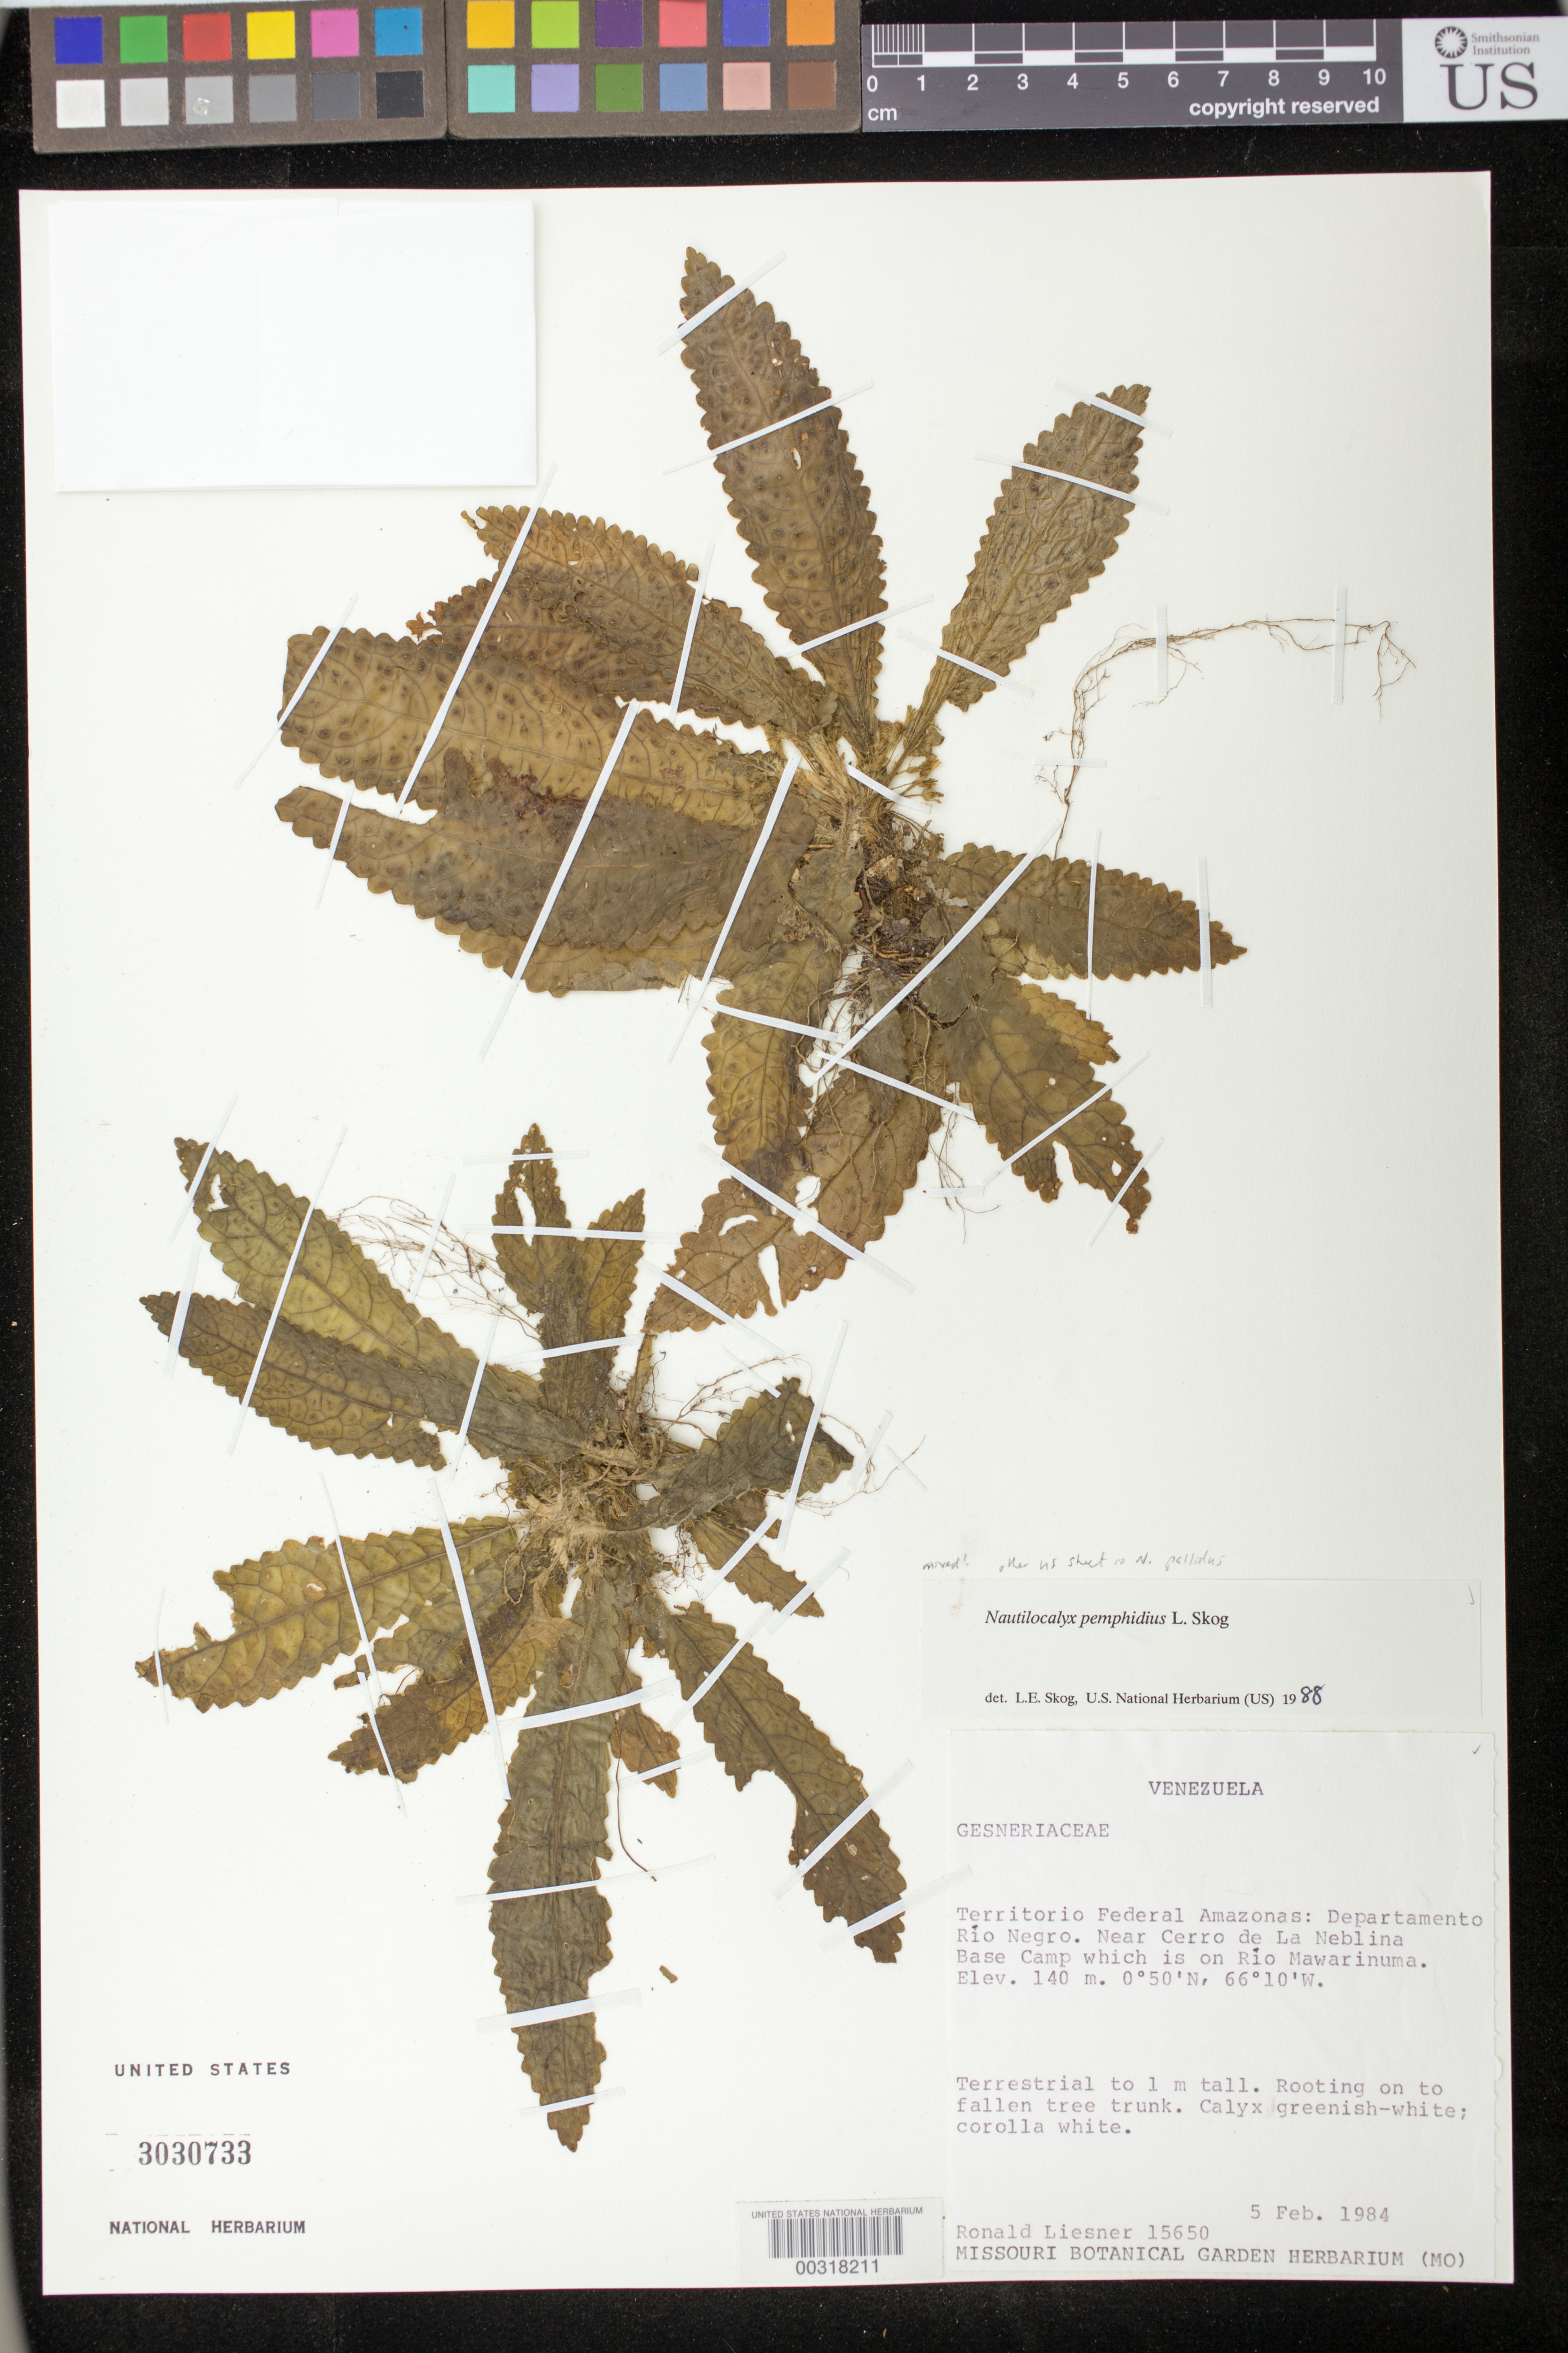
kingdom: Plantae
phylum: Tracheophyta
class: Magnoliopsida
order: Lamiales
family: Gesneriaceae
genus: Nautilocalyx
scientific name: Nautilocalyx pemphidius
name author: L.E. Skog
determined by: Feuillet, C.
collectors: R. L. Liesner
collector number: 15650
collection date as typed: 05 Feb 1984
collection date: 1984-02-05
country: Venezuela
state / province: Amazonas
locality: Departamento Rio Negro, near Cerro de La Neblina base camp which is on Rio Mawarinuma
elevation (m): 140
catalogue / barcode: US 3030733